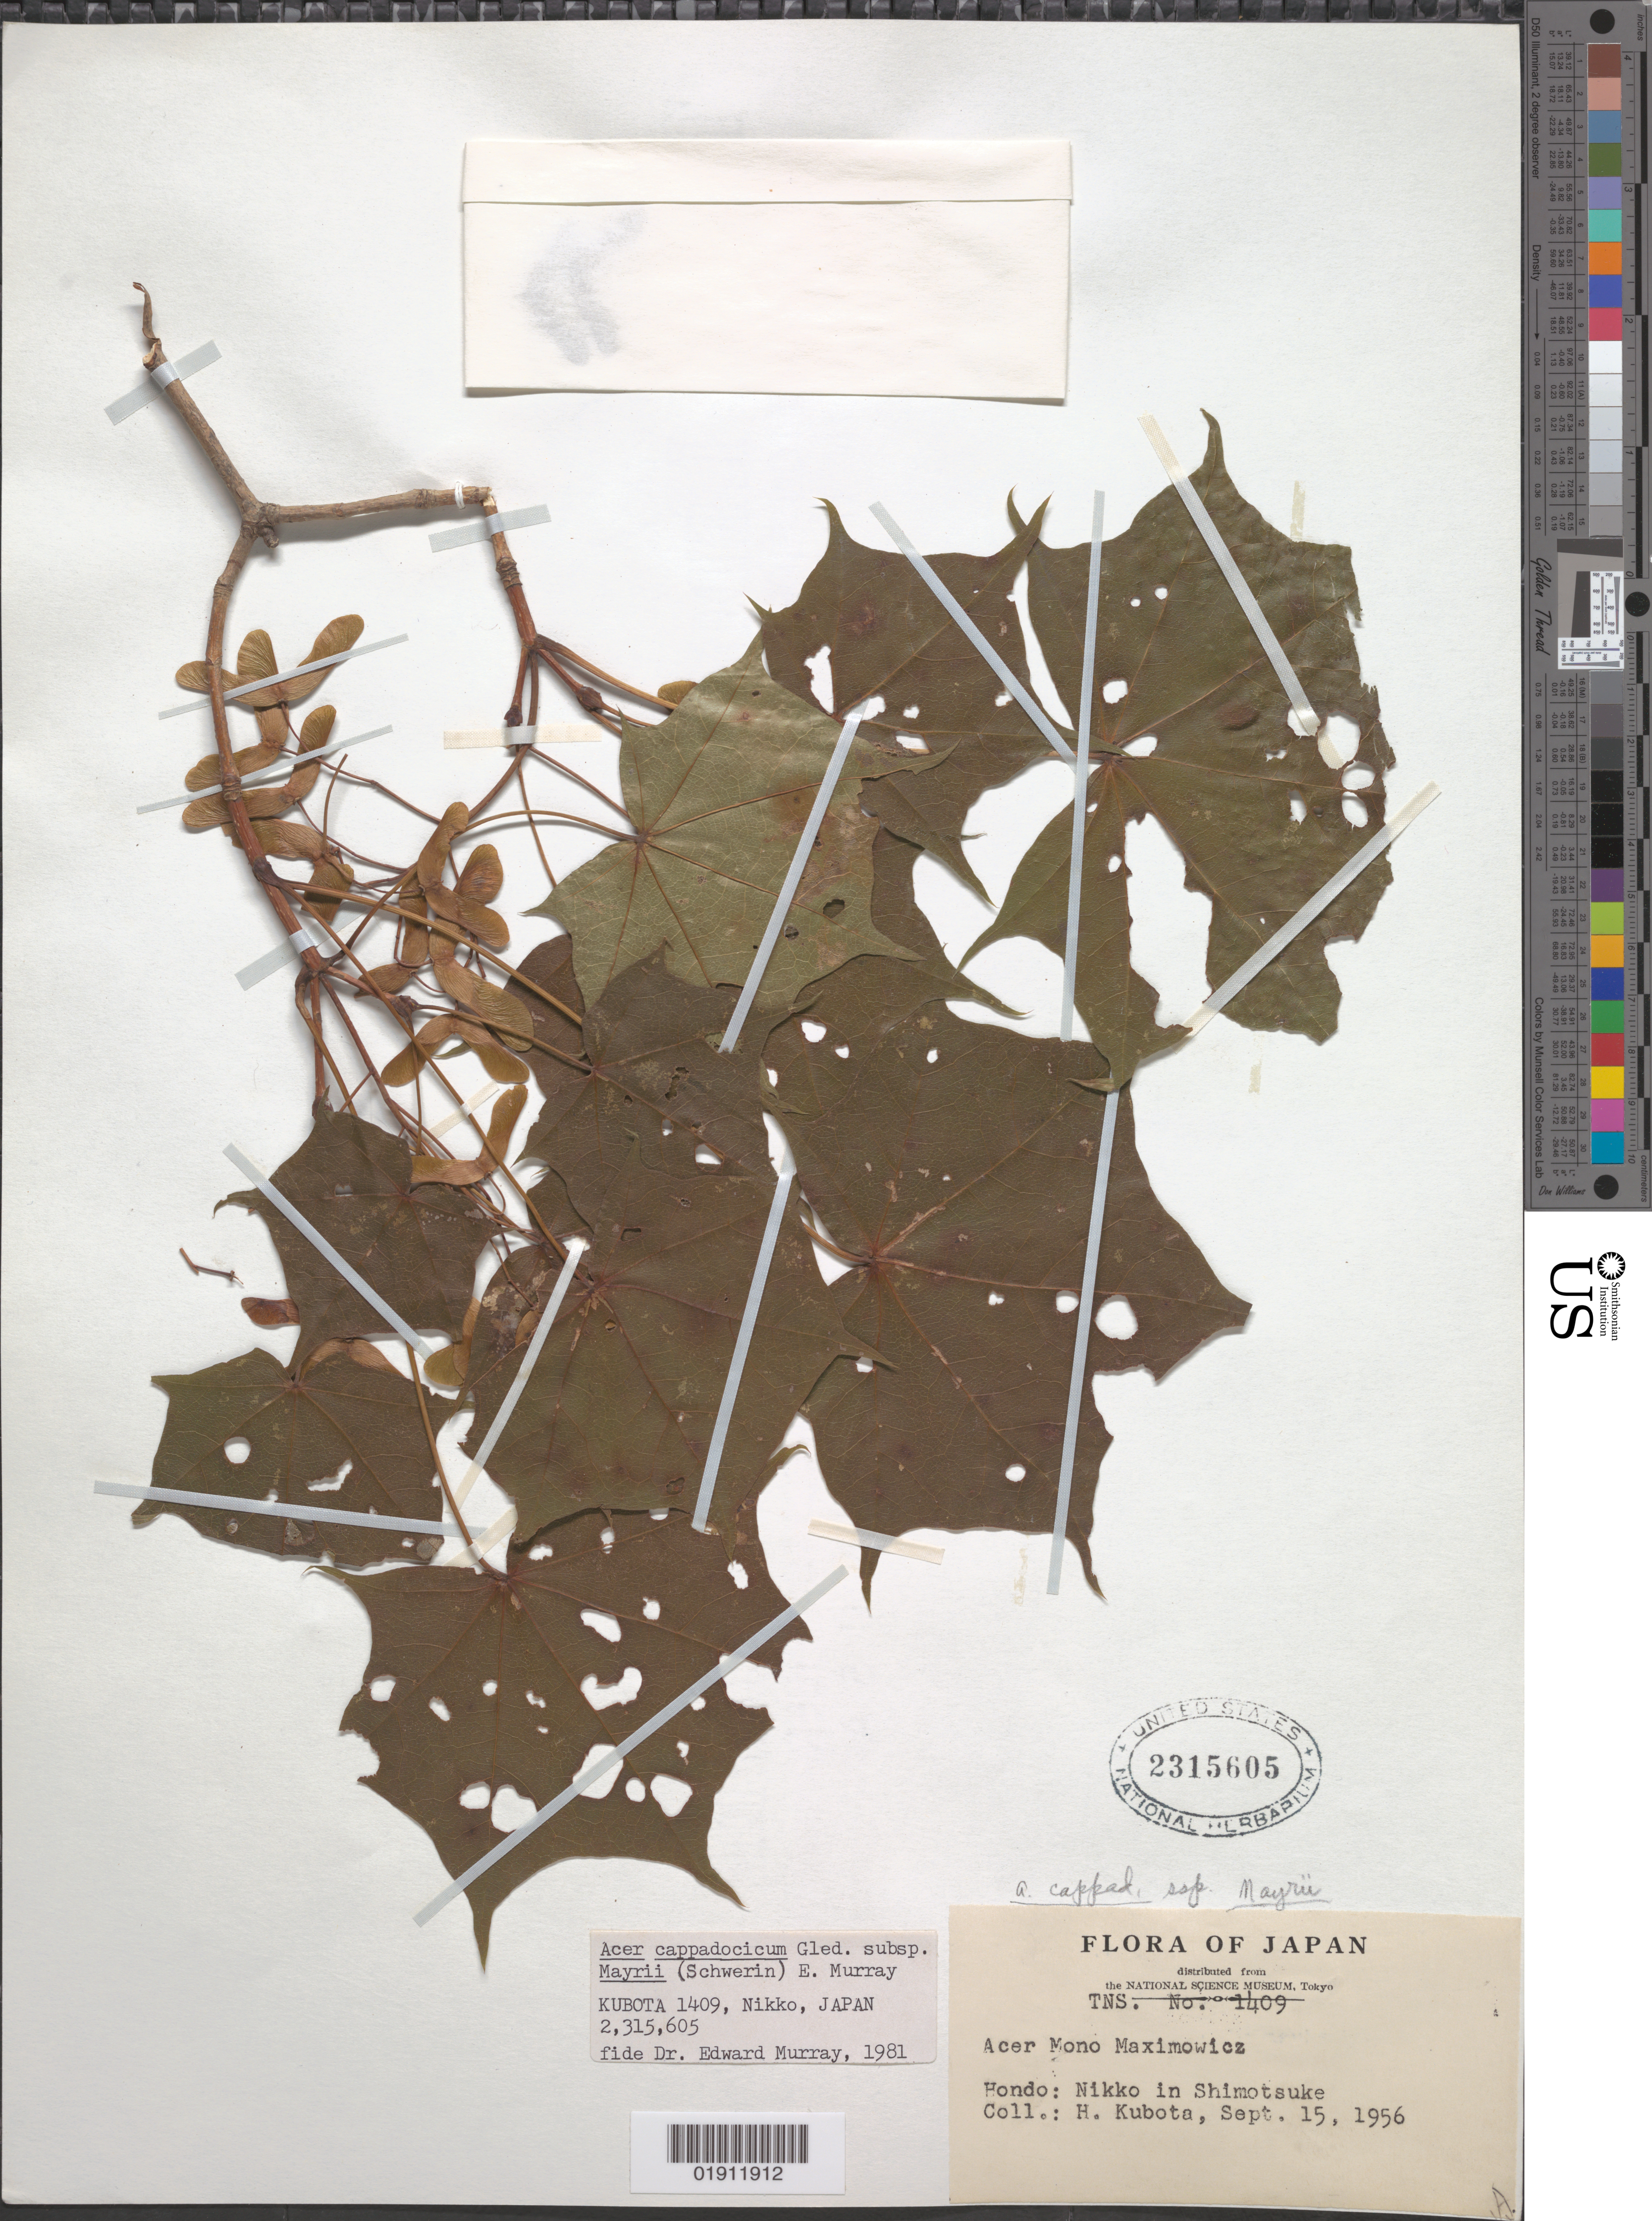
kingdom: Plantae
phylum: Tracheophyta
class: Magnoliopsida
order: Sapindales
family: Sapindaceae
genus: Acer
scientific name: Acer cappadocicum subsp. mayrii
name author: (Schwer.) A.E. Murray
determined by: Murray, Edward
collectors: H. Kubota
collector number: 1409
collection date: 1956-09-15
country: Japan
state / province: Totigi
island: Honshu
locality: Hondo [Honshu], Nikko in Shimotsuke [Tochigi]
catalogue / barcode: US 2315605